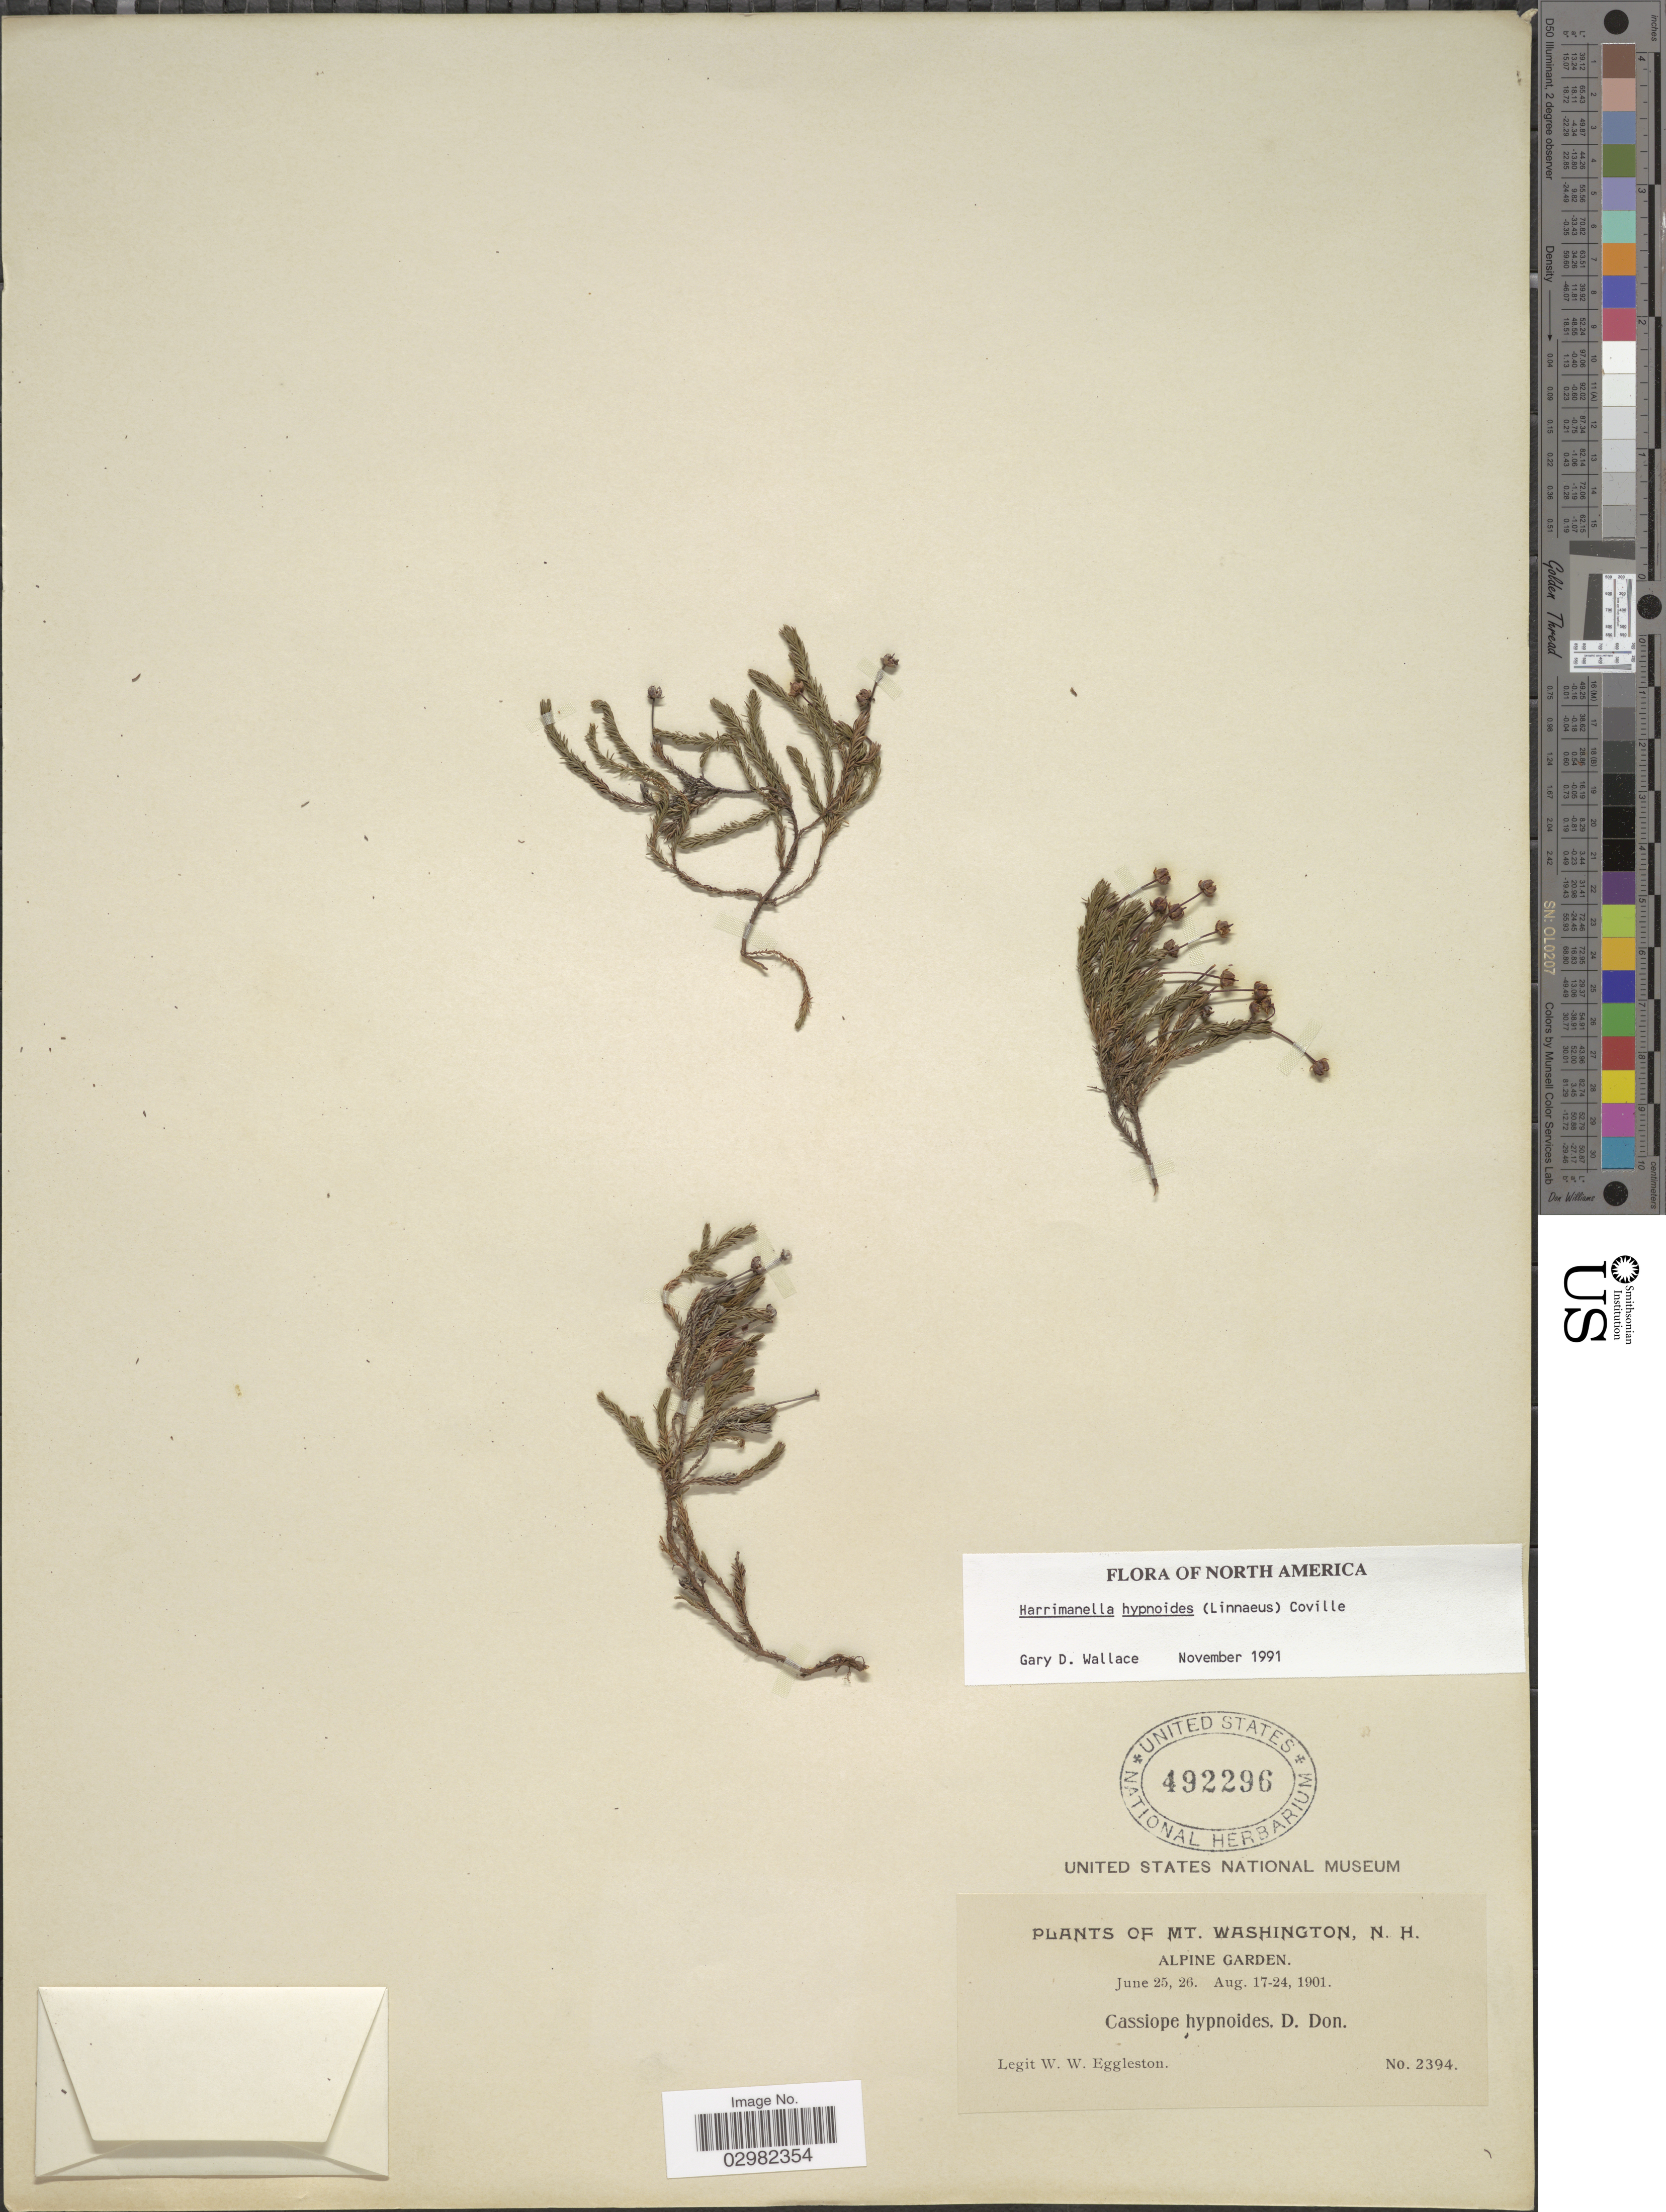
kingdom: Plantae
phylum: Tracheophyta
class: Magnoliopsida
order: Ericales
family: Ericaceae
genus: Harrimanella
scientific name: Harrimanella hypnoides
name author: (L.) Coville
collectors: W. W. Eggleston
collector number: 2394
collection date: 1901-06-25/1901-08-24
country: United States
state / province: New Hampshire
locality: Mt. Washington, N.H., Alpine Garden.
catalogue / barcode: US 492296